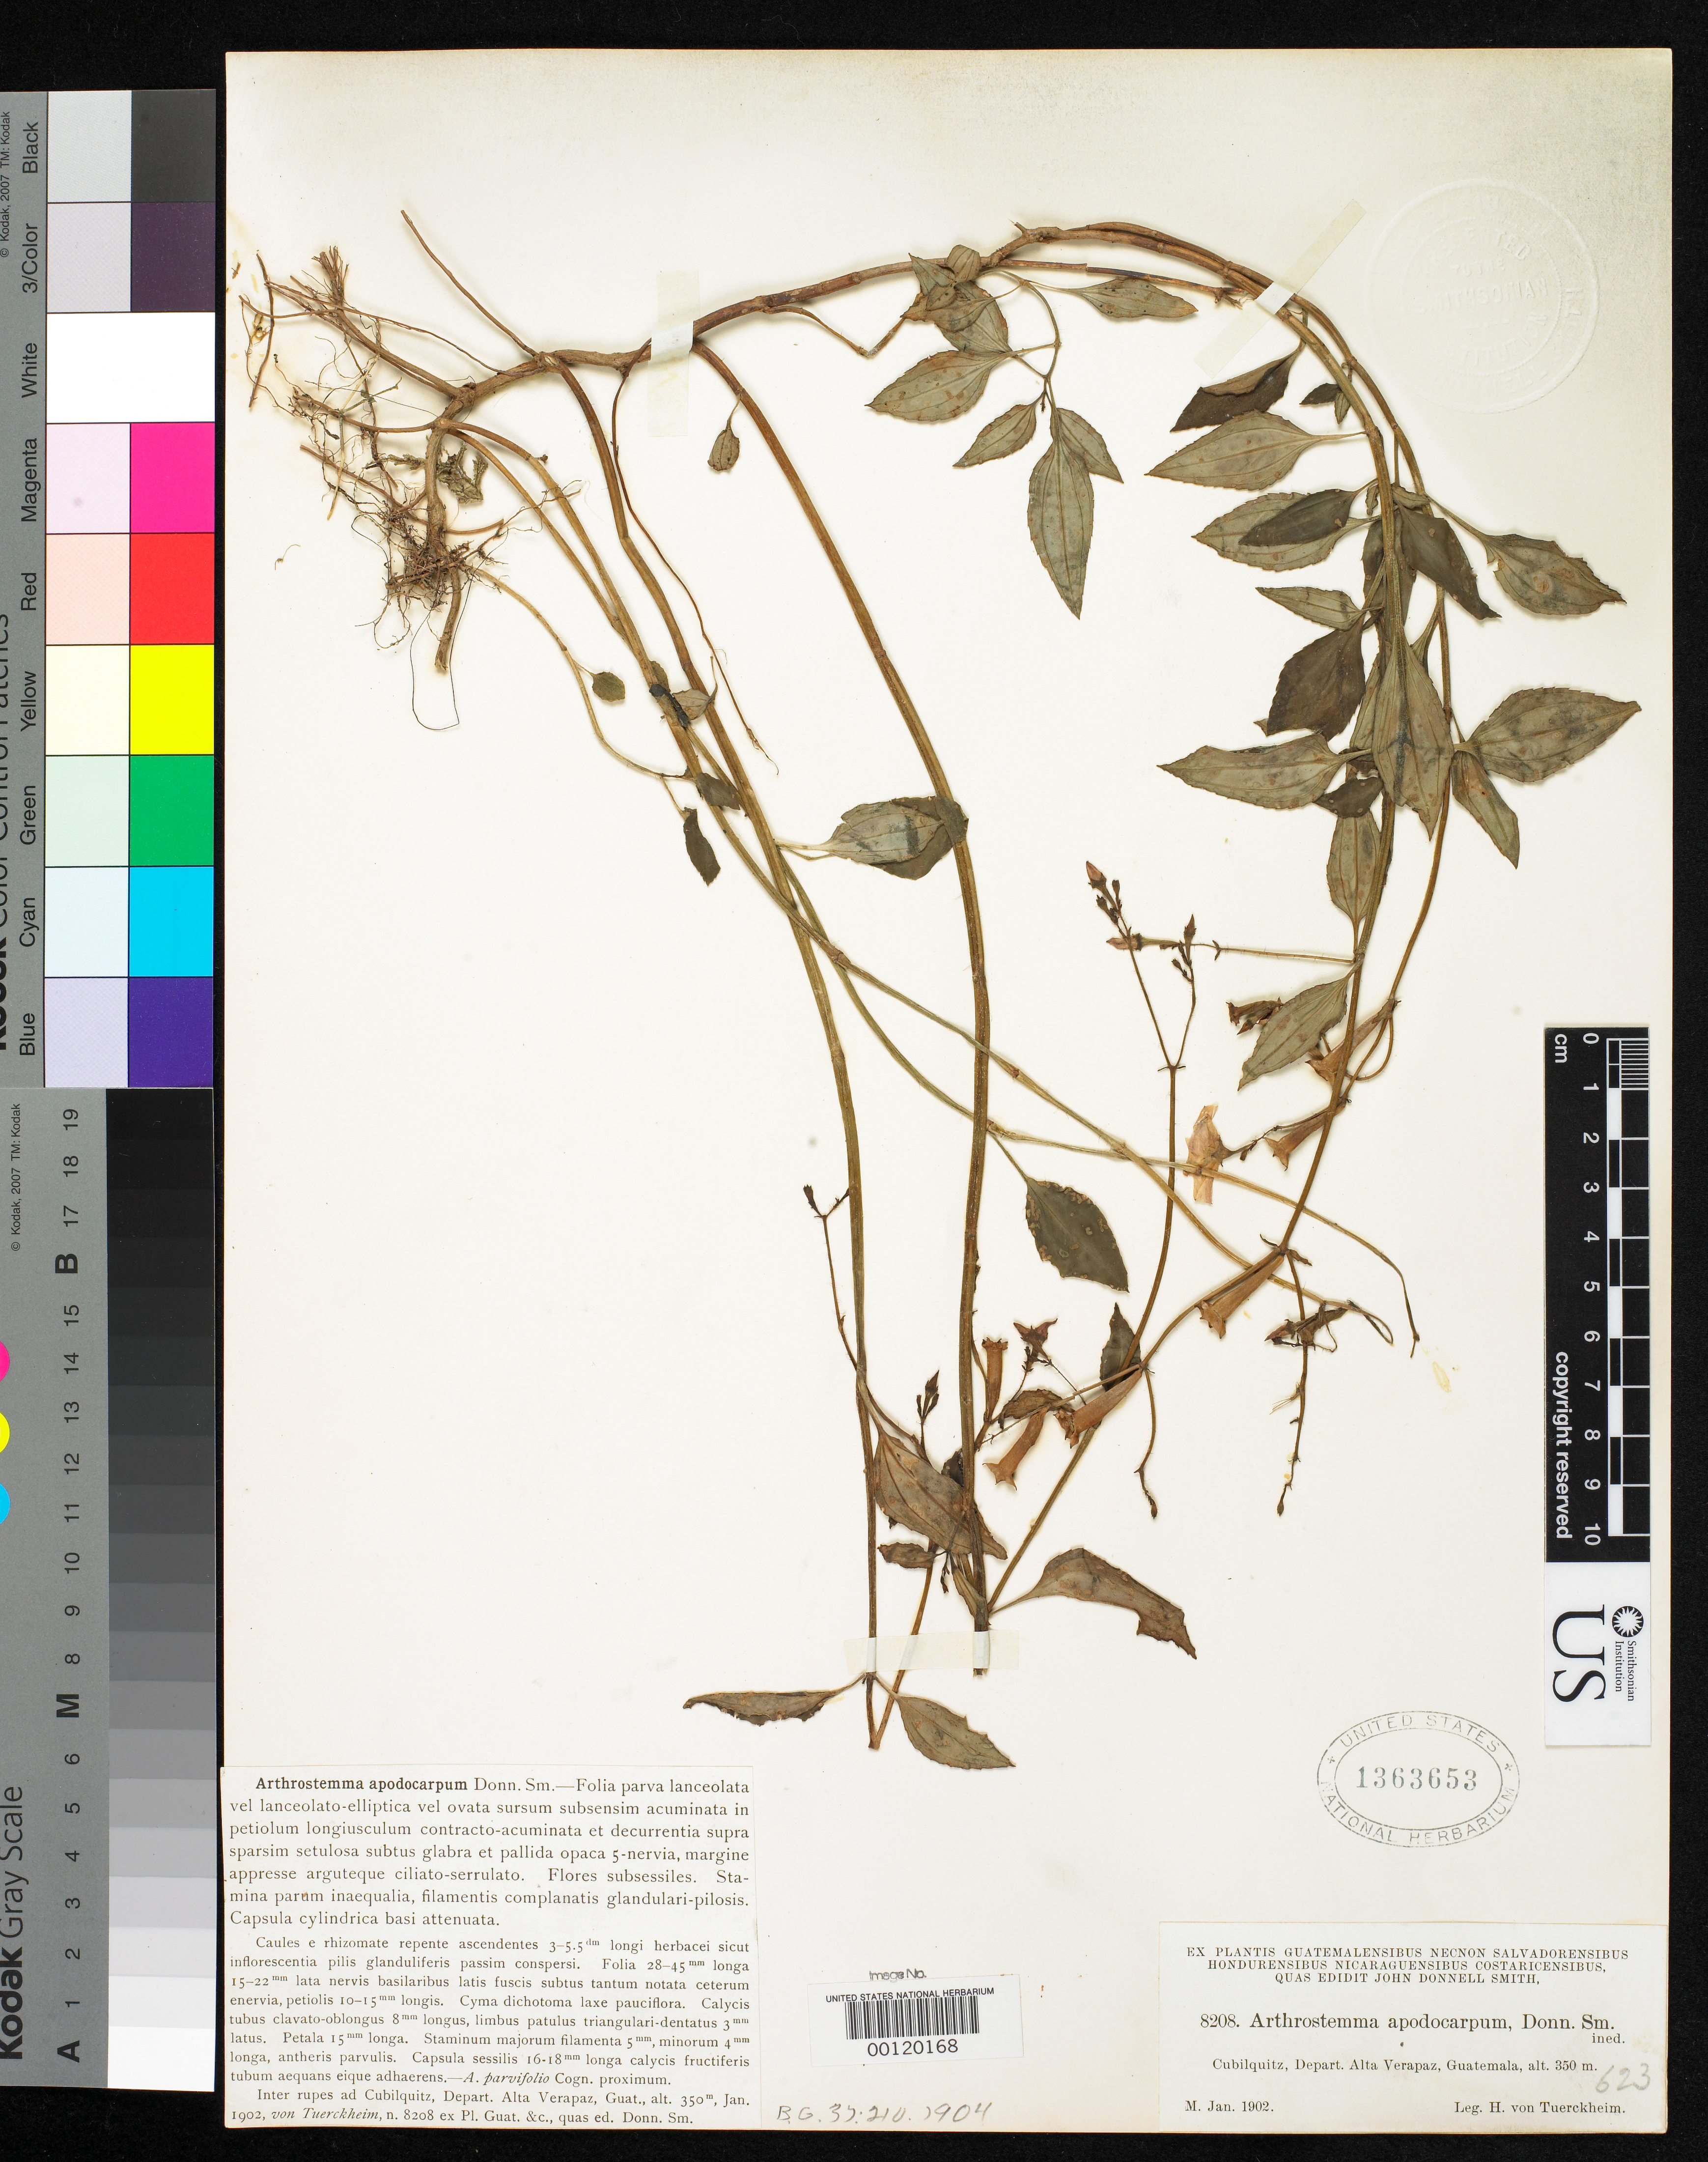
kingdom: Plantae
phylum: Tracheophyta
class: Magnoliopsida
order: Myrtales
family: Melastomataceae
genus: Arthrostemma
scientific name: Arthrostemma apodocarpum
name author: Donn. Sm.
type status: Type Collection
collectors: H. von Türckheim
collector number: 8208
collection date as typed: Jan 1902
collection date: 1902-01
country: Guatemala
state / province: Alta Verapaz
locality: Cubilquitz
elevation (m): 350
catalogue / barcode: US 1363653